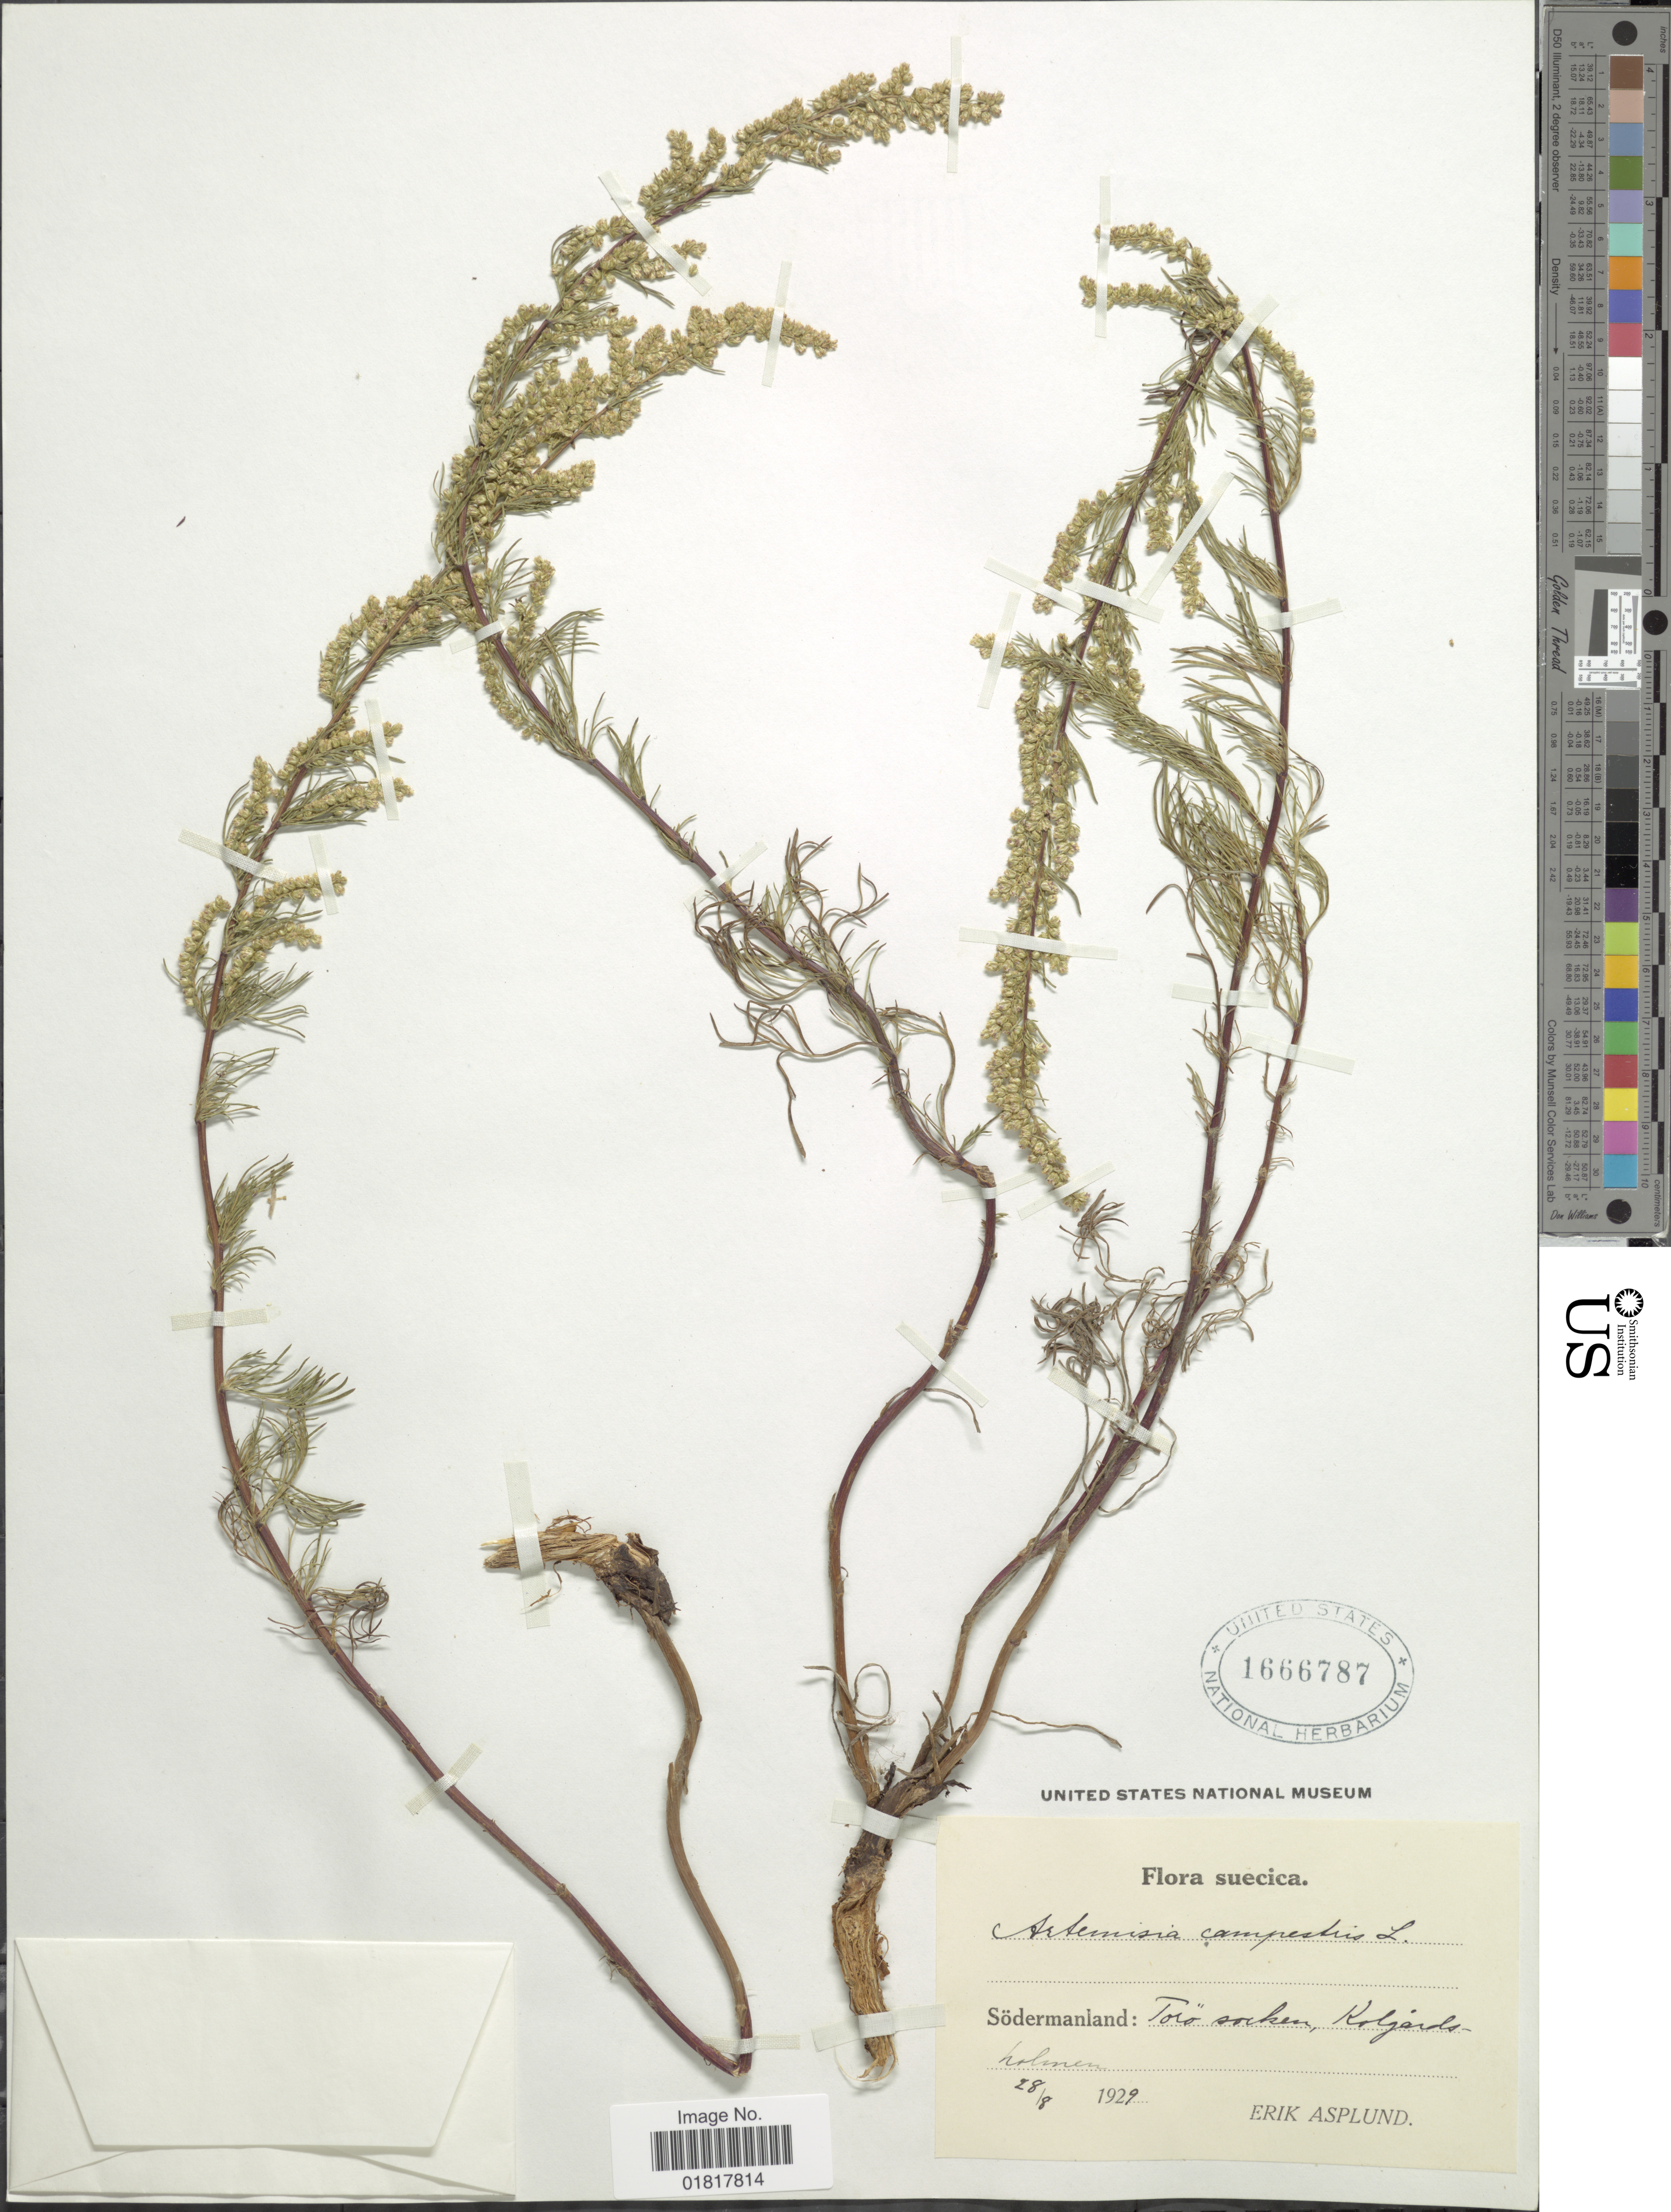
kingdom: Plantae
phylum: Tracheophyta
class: Magnoliopsida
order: Asterales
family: Asteraceae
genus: Artemisia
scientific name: Artemisia campestris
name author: L.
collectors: E. Asplund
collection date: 1929-08-28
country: Sweden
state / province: Sodermanland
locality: Torö socken, Koljardo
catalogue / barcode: US 1666787